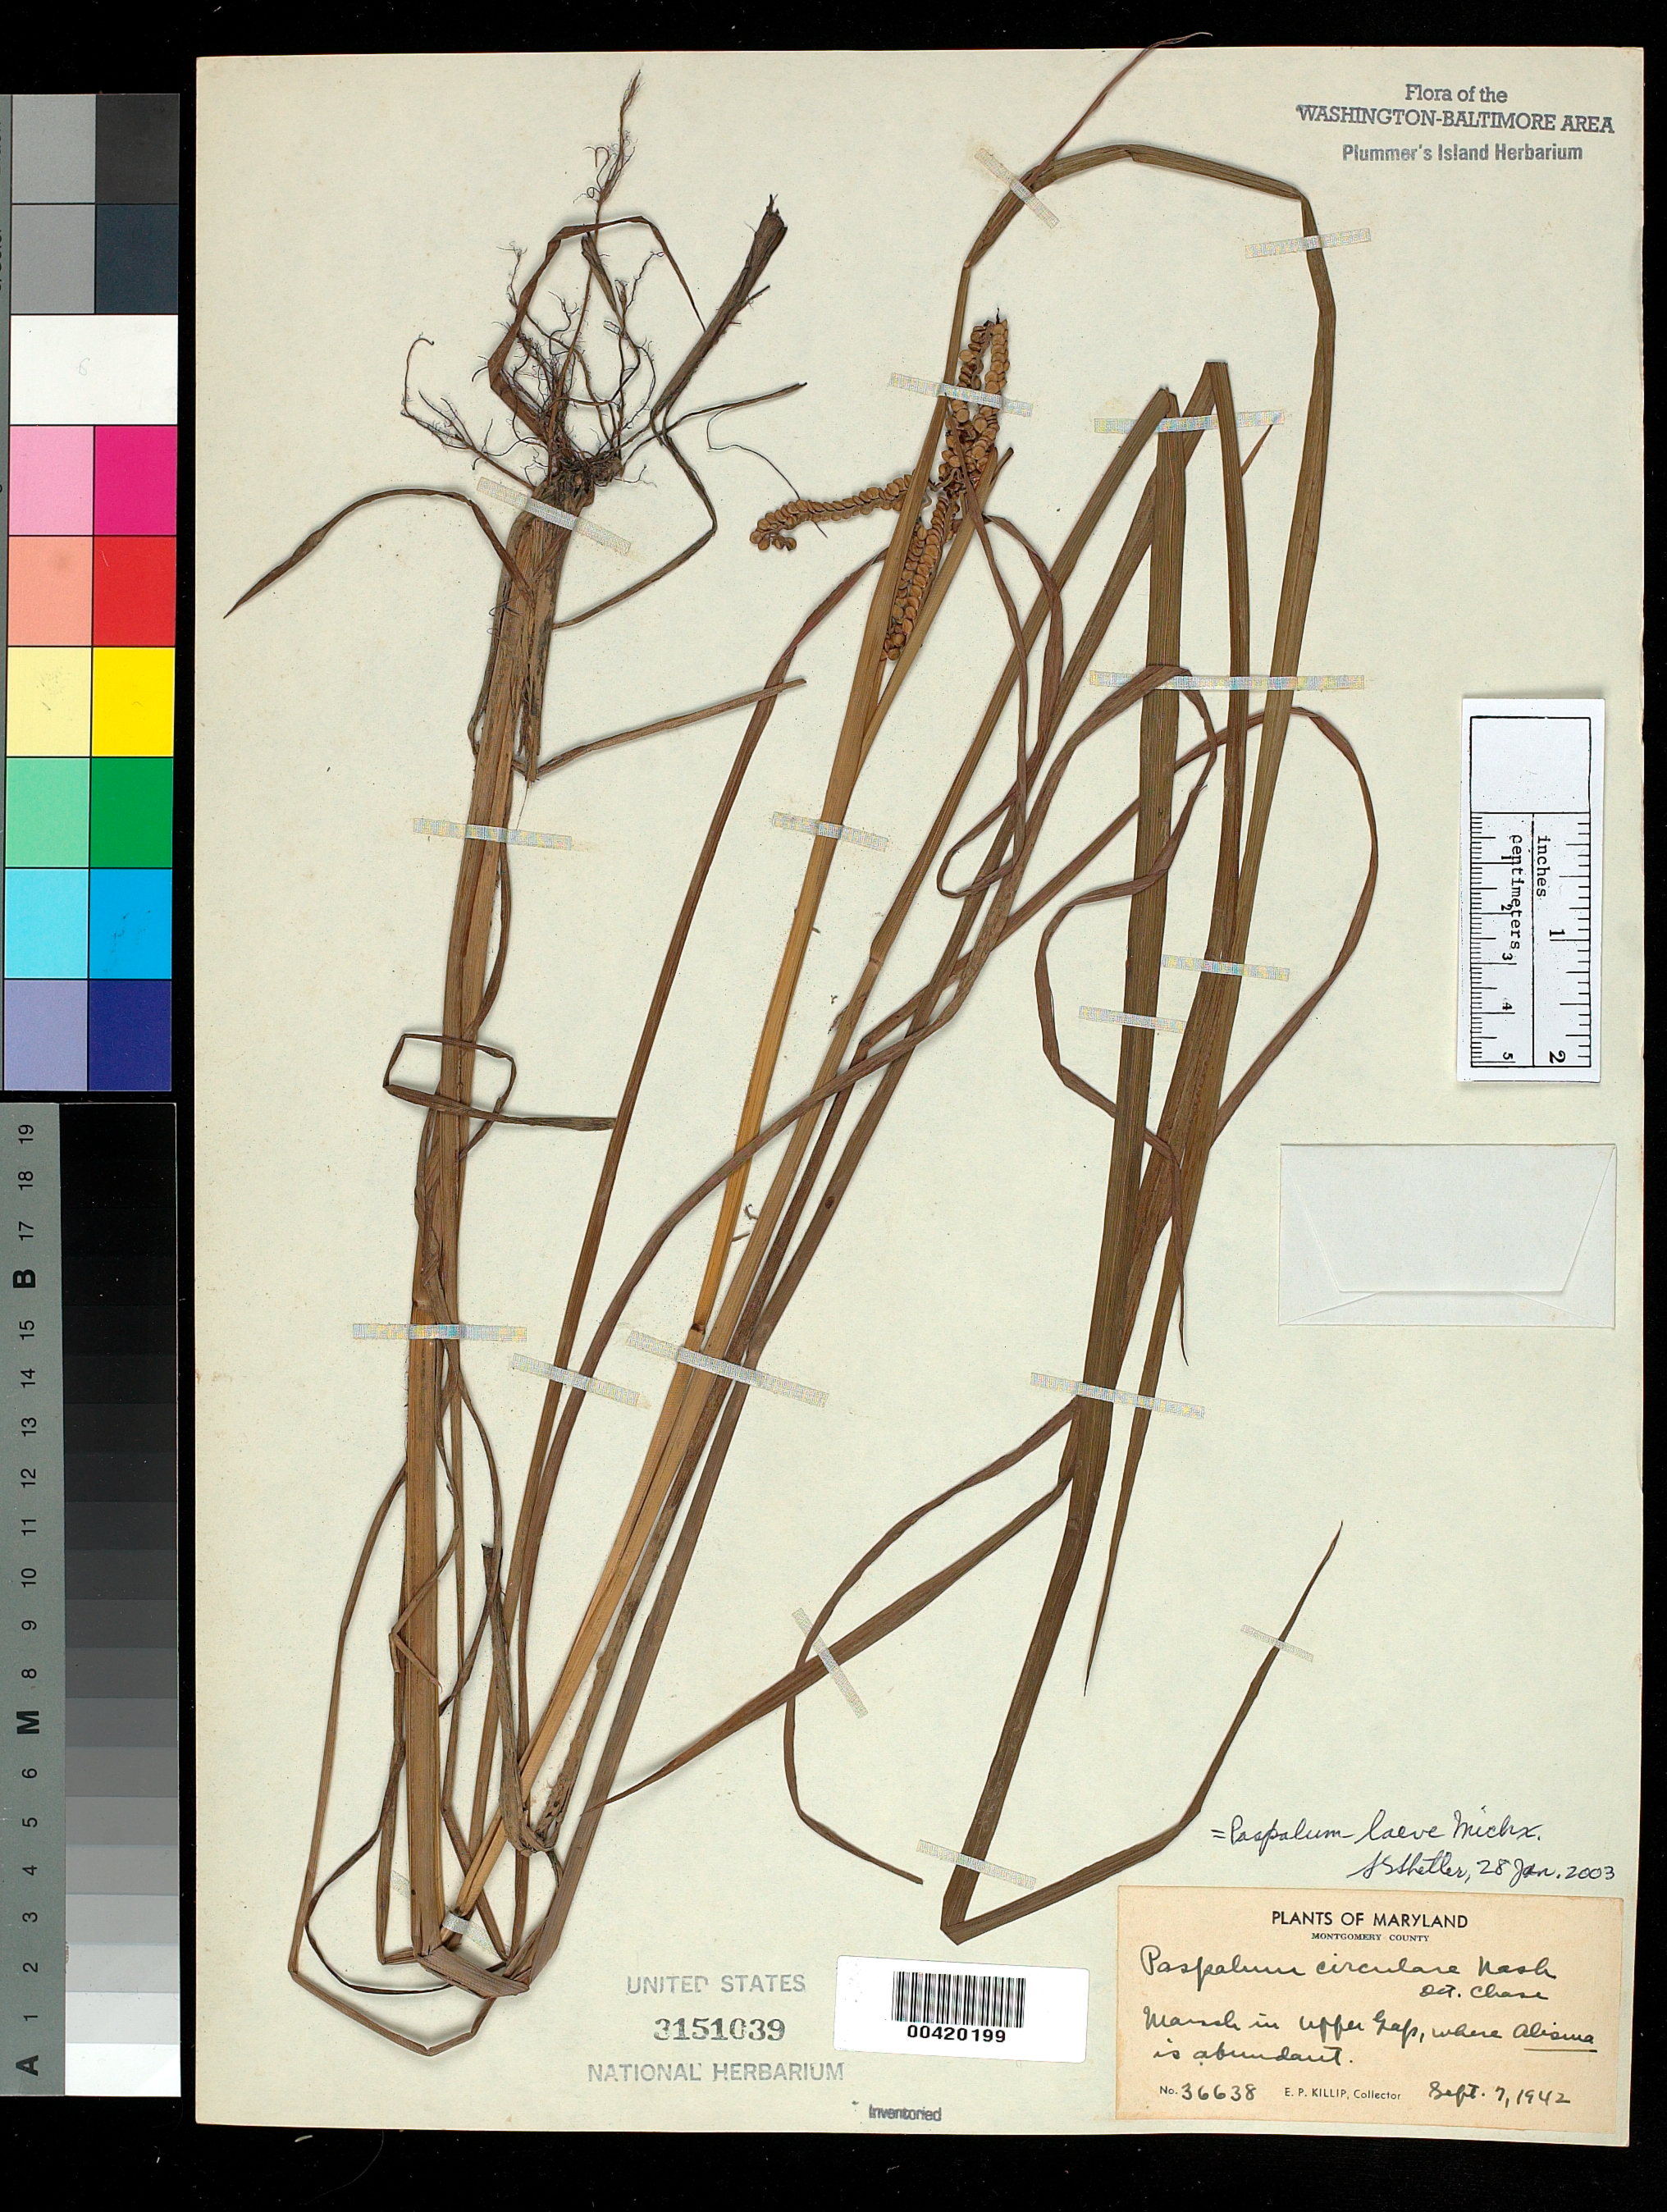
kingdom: Plantae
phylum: Tracheophyta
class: Liliopsida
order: Poales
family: Poaceae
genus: Paspalum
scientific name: Paspalum laeve var. circulare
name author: Michx.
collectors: E. P. Killip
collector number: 36638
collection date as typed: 07 Sep 1942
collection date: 1942-09-07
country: United States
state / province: Maryland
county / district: Montgomery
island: Plummers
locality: Plummer's Island; Upper Gap C. & O. Canal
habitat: Marsh where alisma is abundant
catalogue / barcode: US 3151039